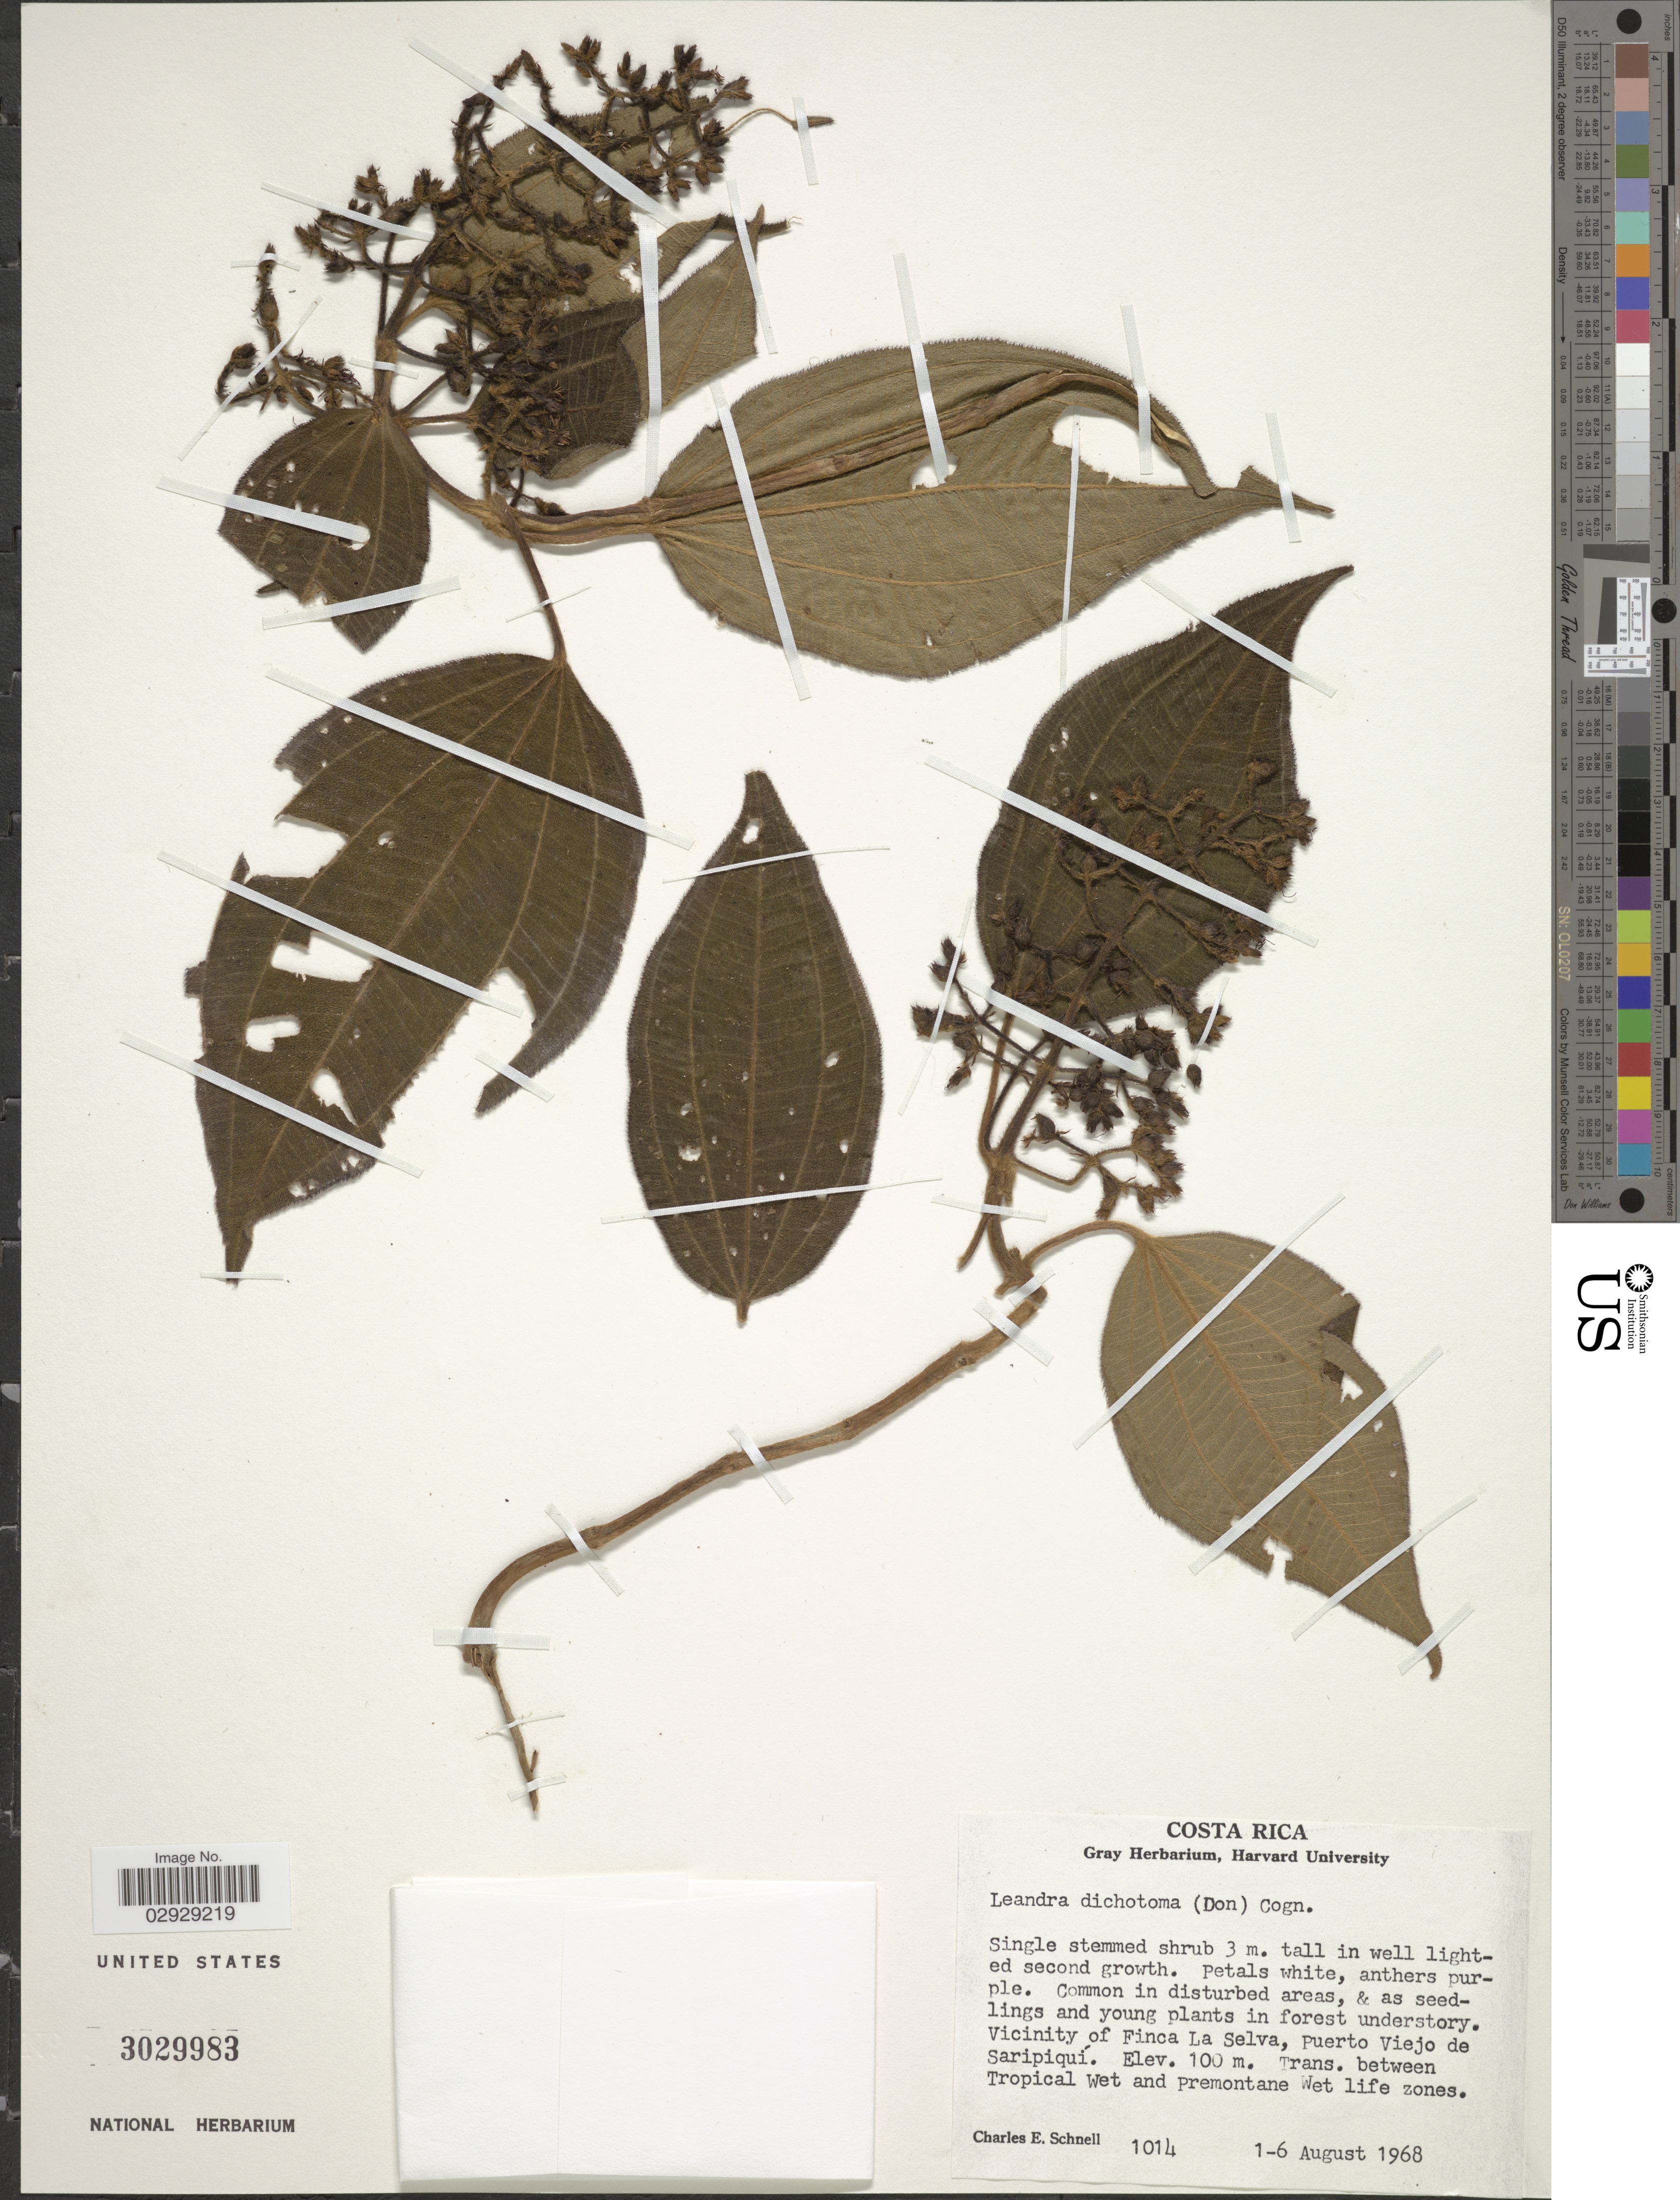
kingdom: Plantae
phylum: Tracheophyta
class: Magnoliopsida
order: Myrtales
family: Melastomataceae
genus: Leandra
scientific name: Leandra granatensis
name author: Gleason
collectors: C. Schnell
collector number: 1014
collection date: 1968-08-01/1968-08-06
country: Costa Rica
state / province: Heredia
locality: Vicinity of Finca La Selva, Puerto Viejo de Sarapiquí. Trans. between Tropical Wet and Premontane Wet life zones.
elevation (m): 100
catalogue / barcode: US 3029983